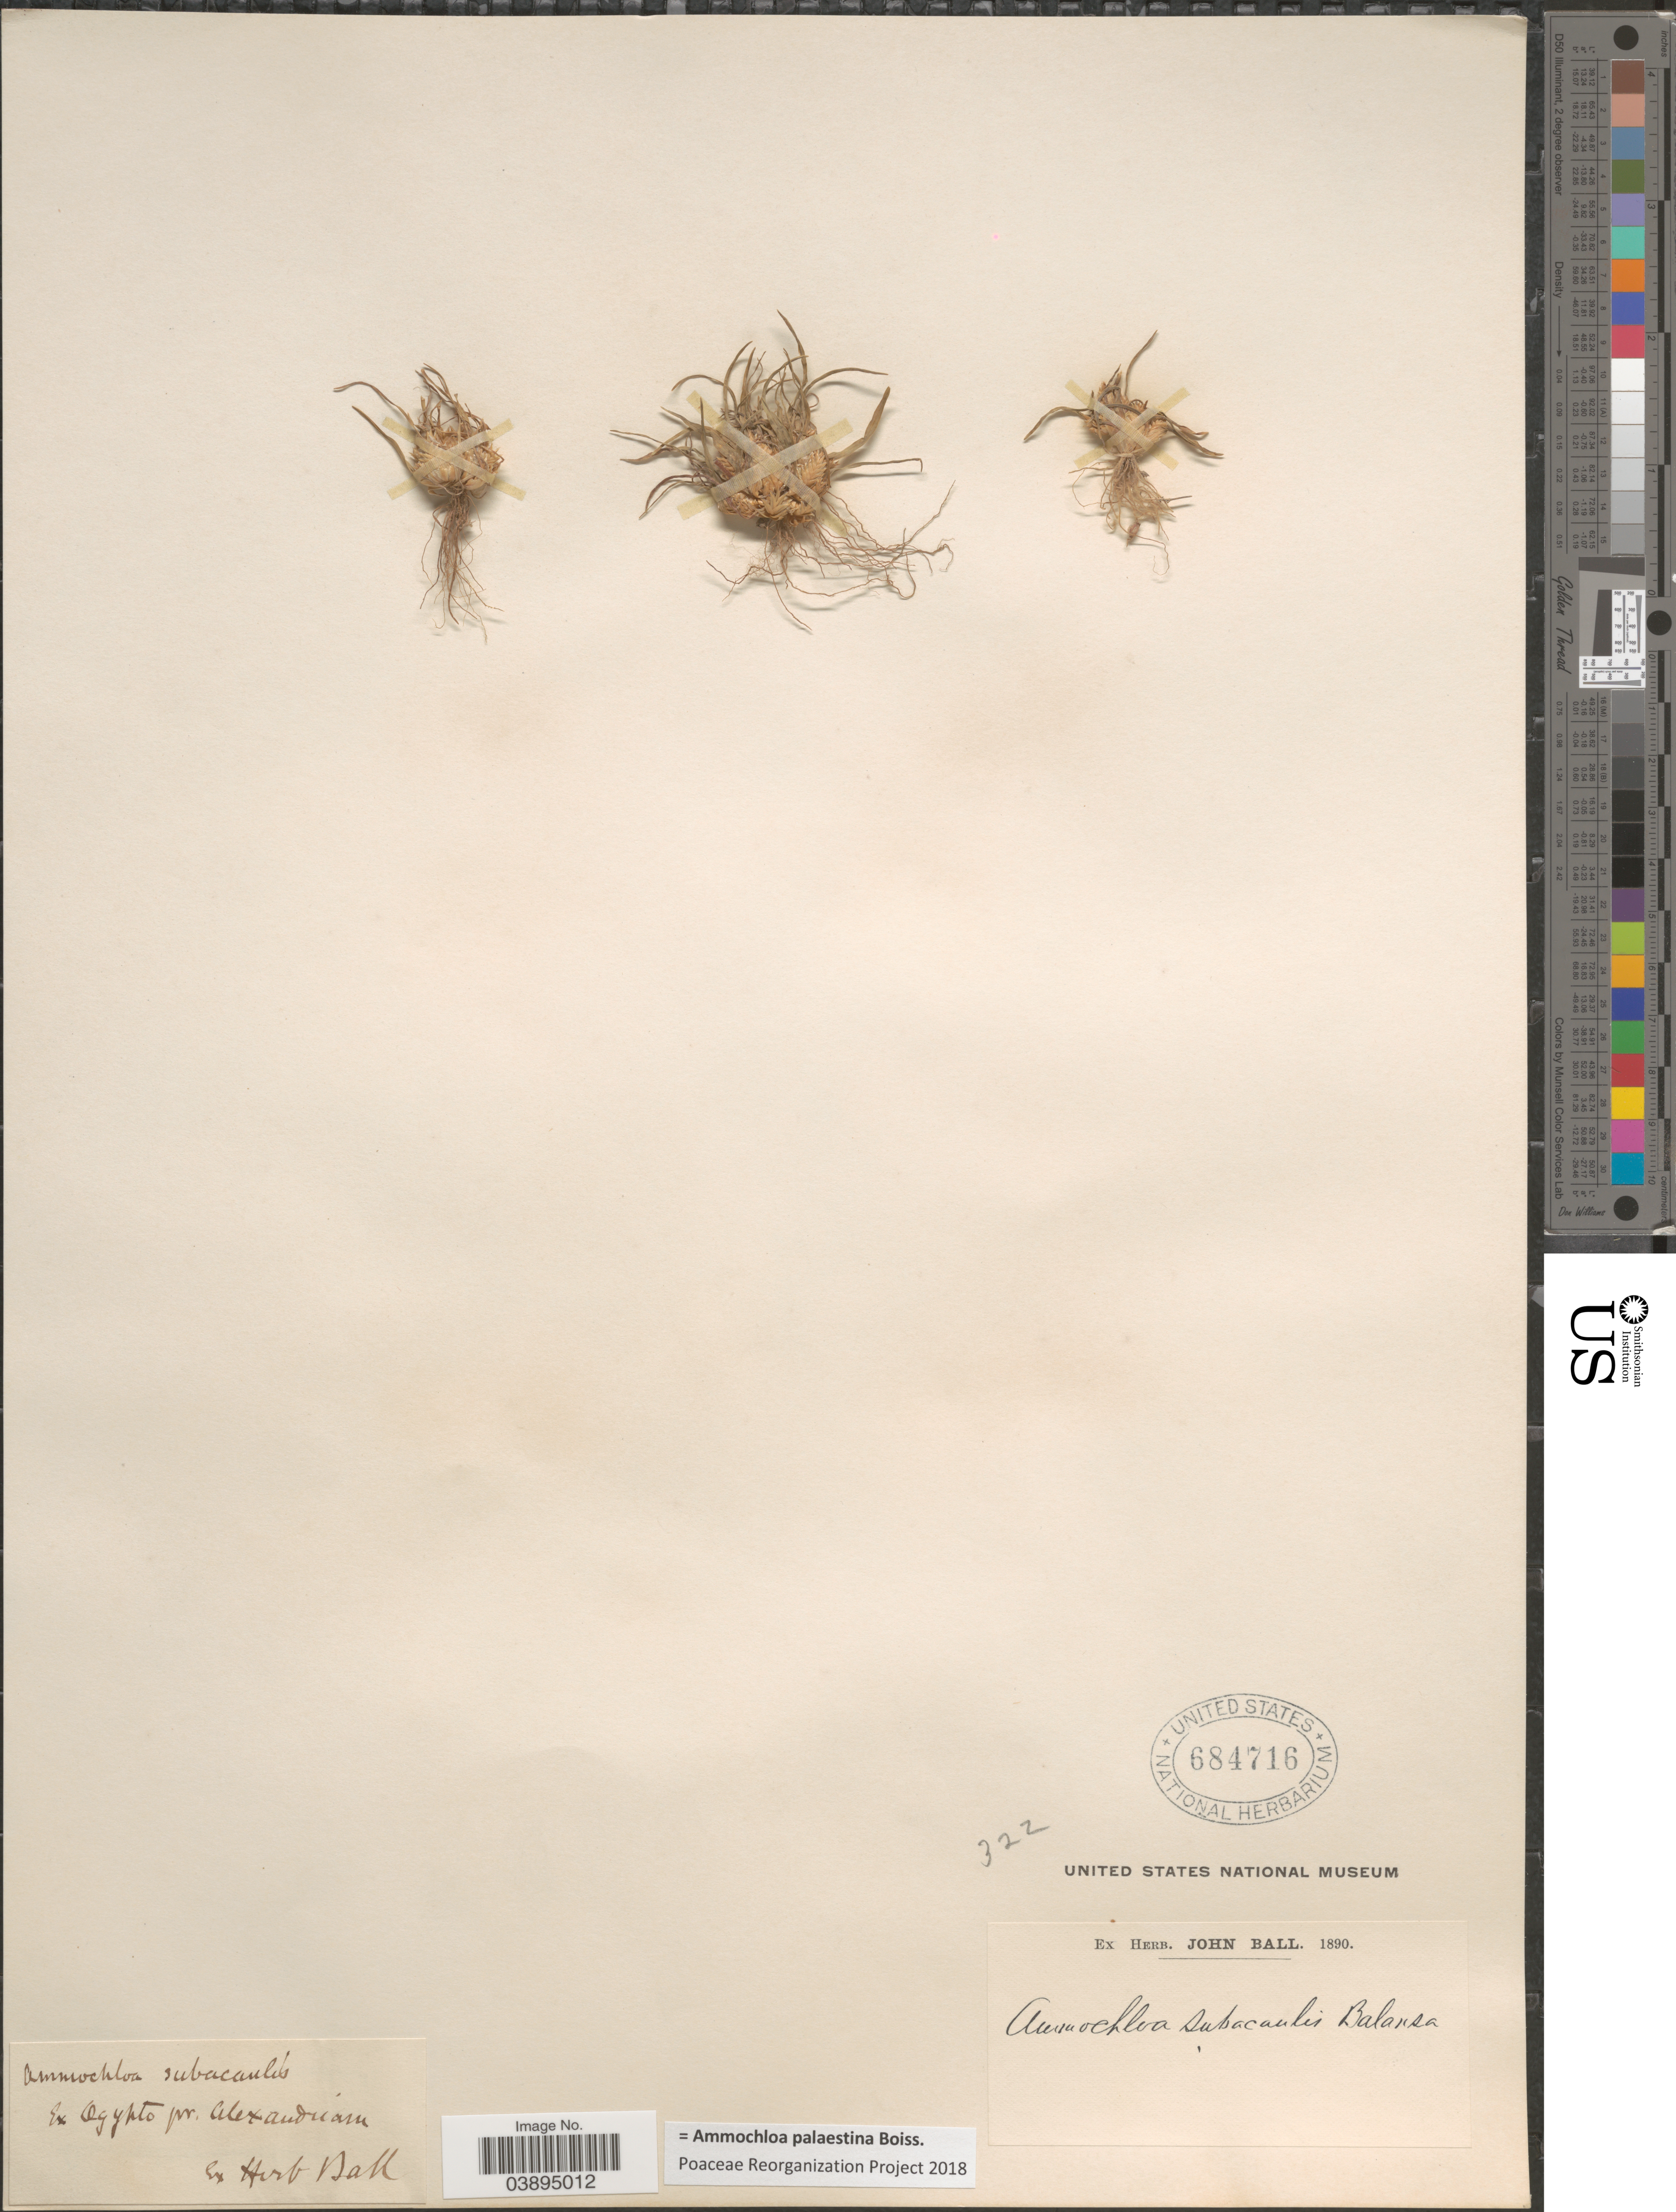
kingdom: Plantae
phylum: Tracheophyta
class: Liliopsida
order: Poales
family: Poaceae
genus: Ammochloa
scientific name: Ammochloa palaestina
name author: Boiss.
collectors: ex herb. John Ball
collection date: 1890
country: Egypt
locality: Ex Egypto pr Alexandriam.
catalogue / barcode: US 684716